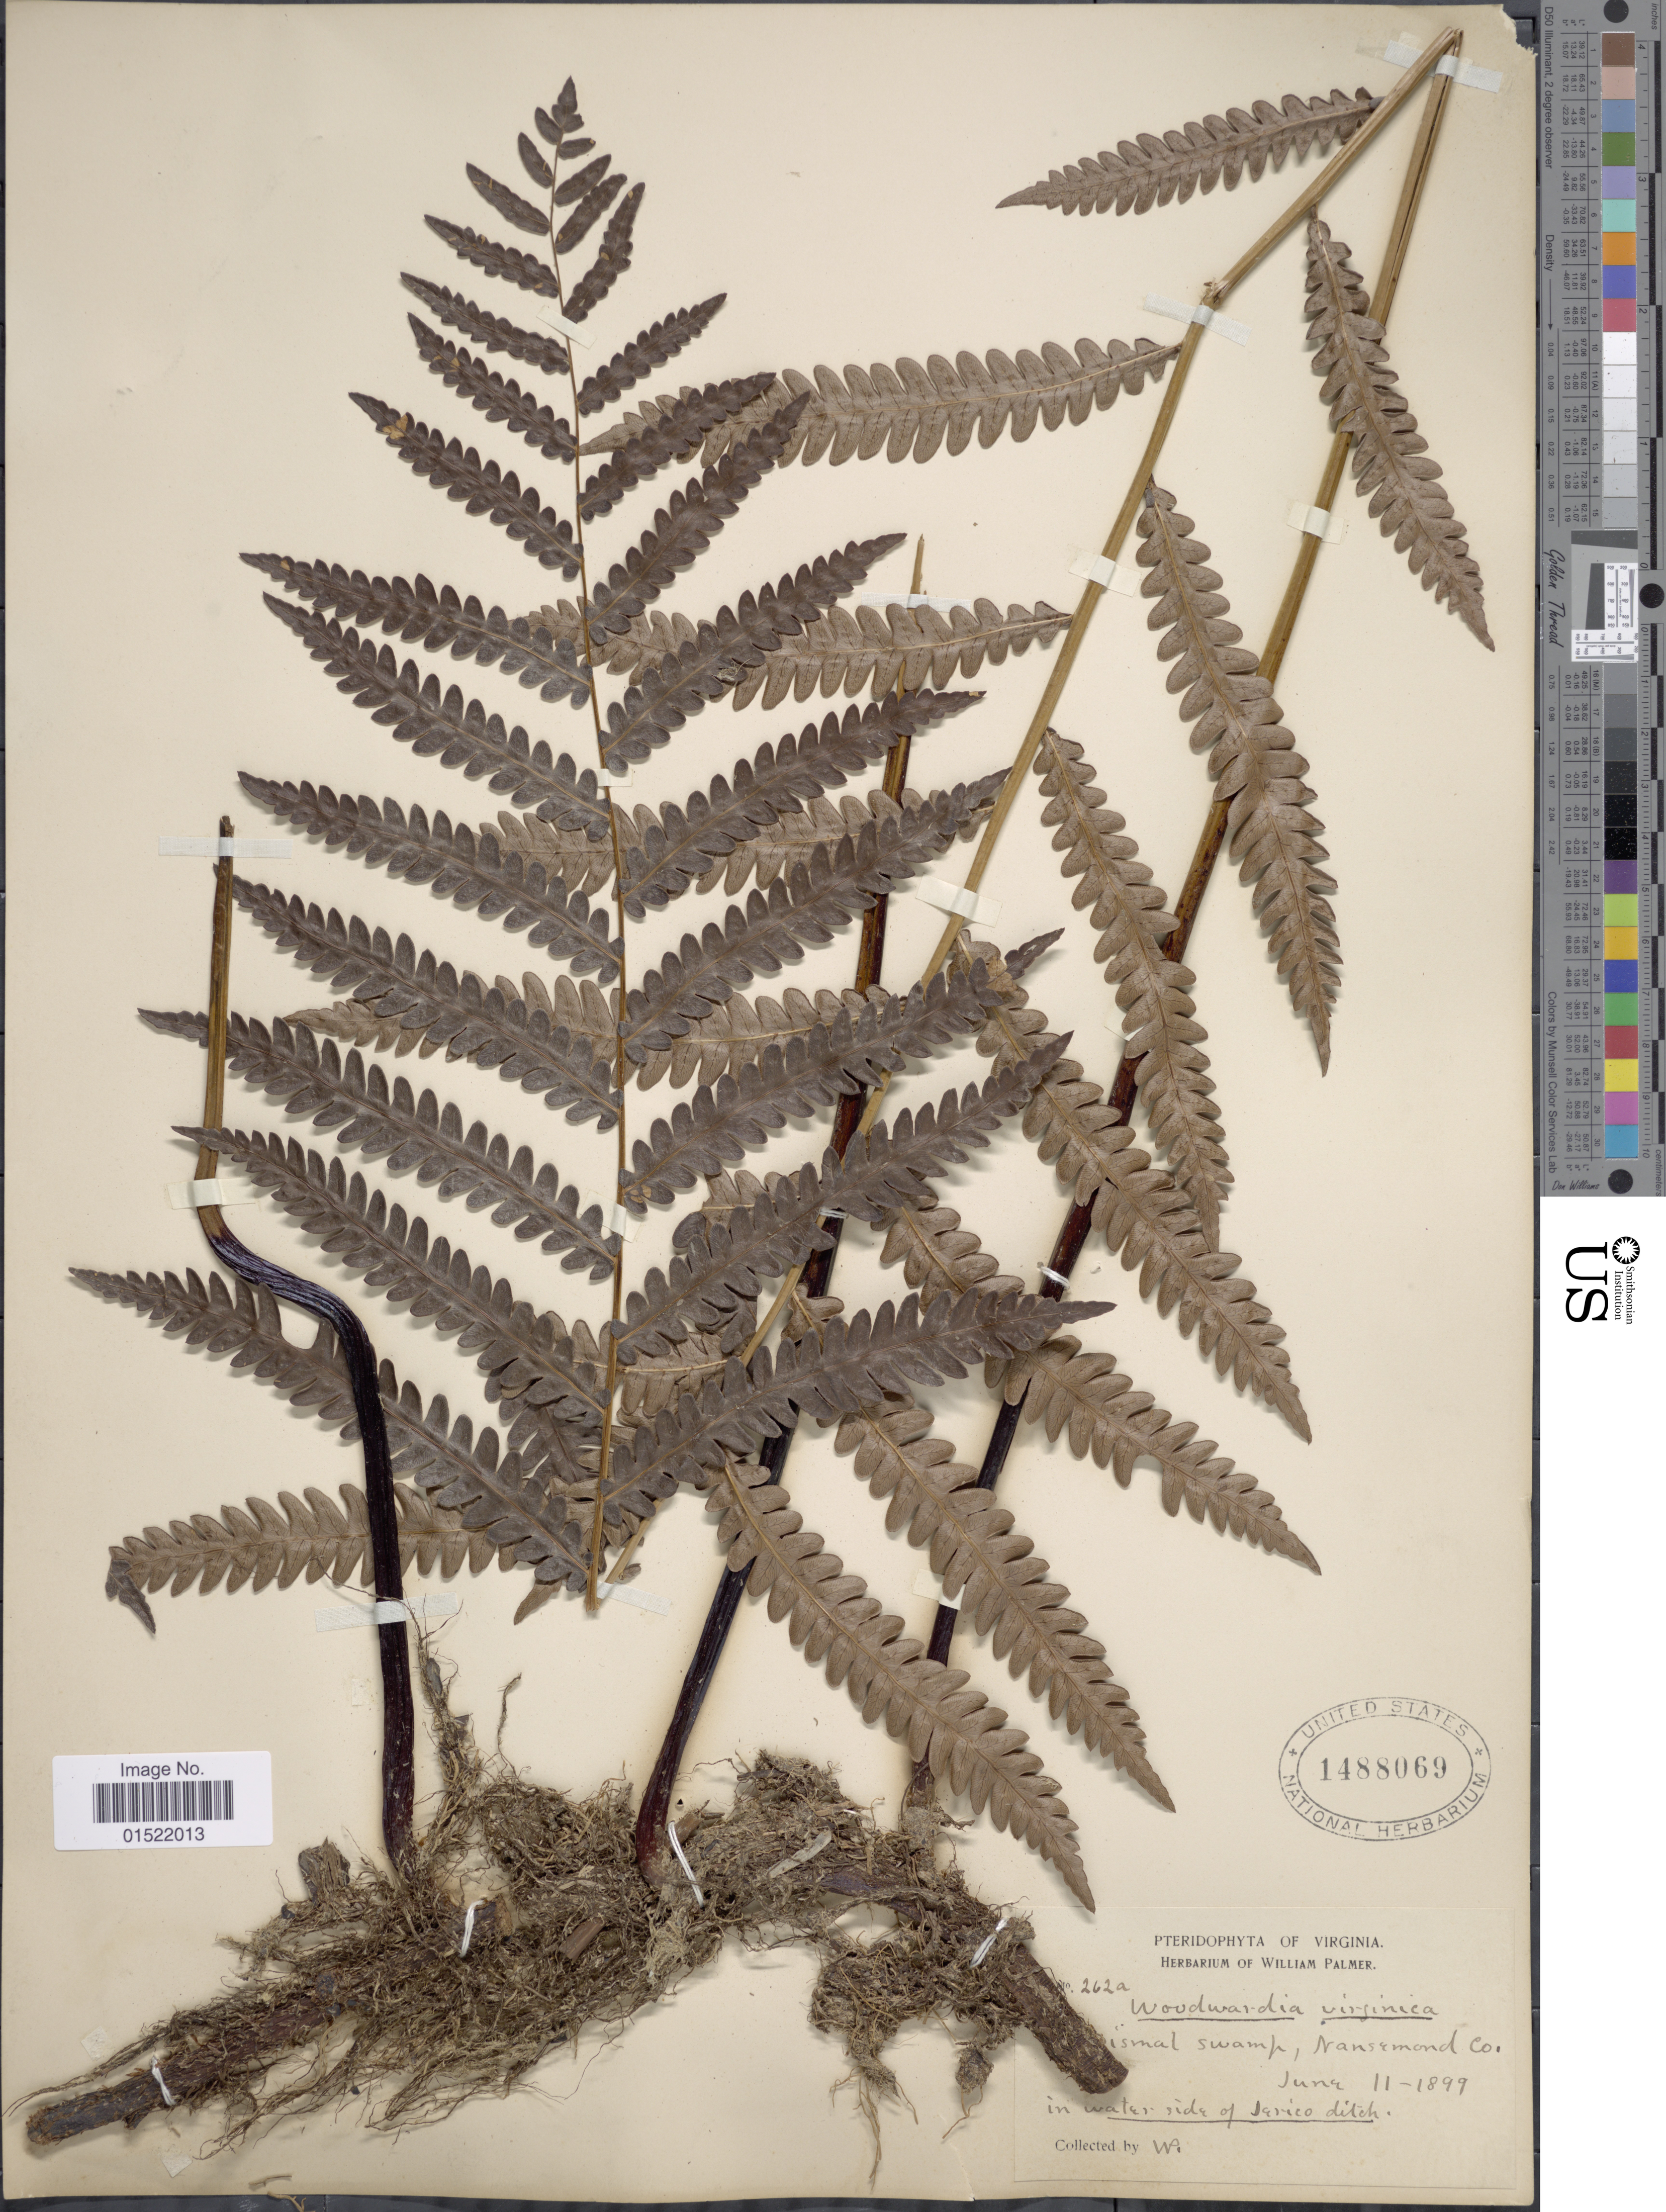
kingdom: Plantae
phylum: Tracheophyta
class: Polypodiopsida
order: Polypodiales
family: Blechnaceae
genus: Woodwardia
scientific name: Woodwardia virginica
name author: (L.) R.M. Sm.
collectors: W. Palmer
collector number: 262a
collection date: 1899-06-11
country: United States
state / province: Virginia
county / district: City of Suffolk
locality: Dismal Swamp, Nansemond Co. (merged into City of Suffolk 1950's-70's), in water side of Jerico ditch.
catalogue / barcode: US 1488069